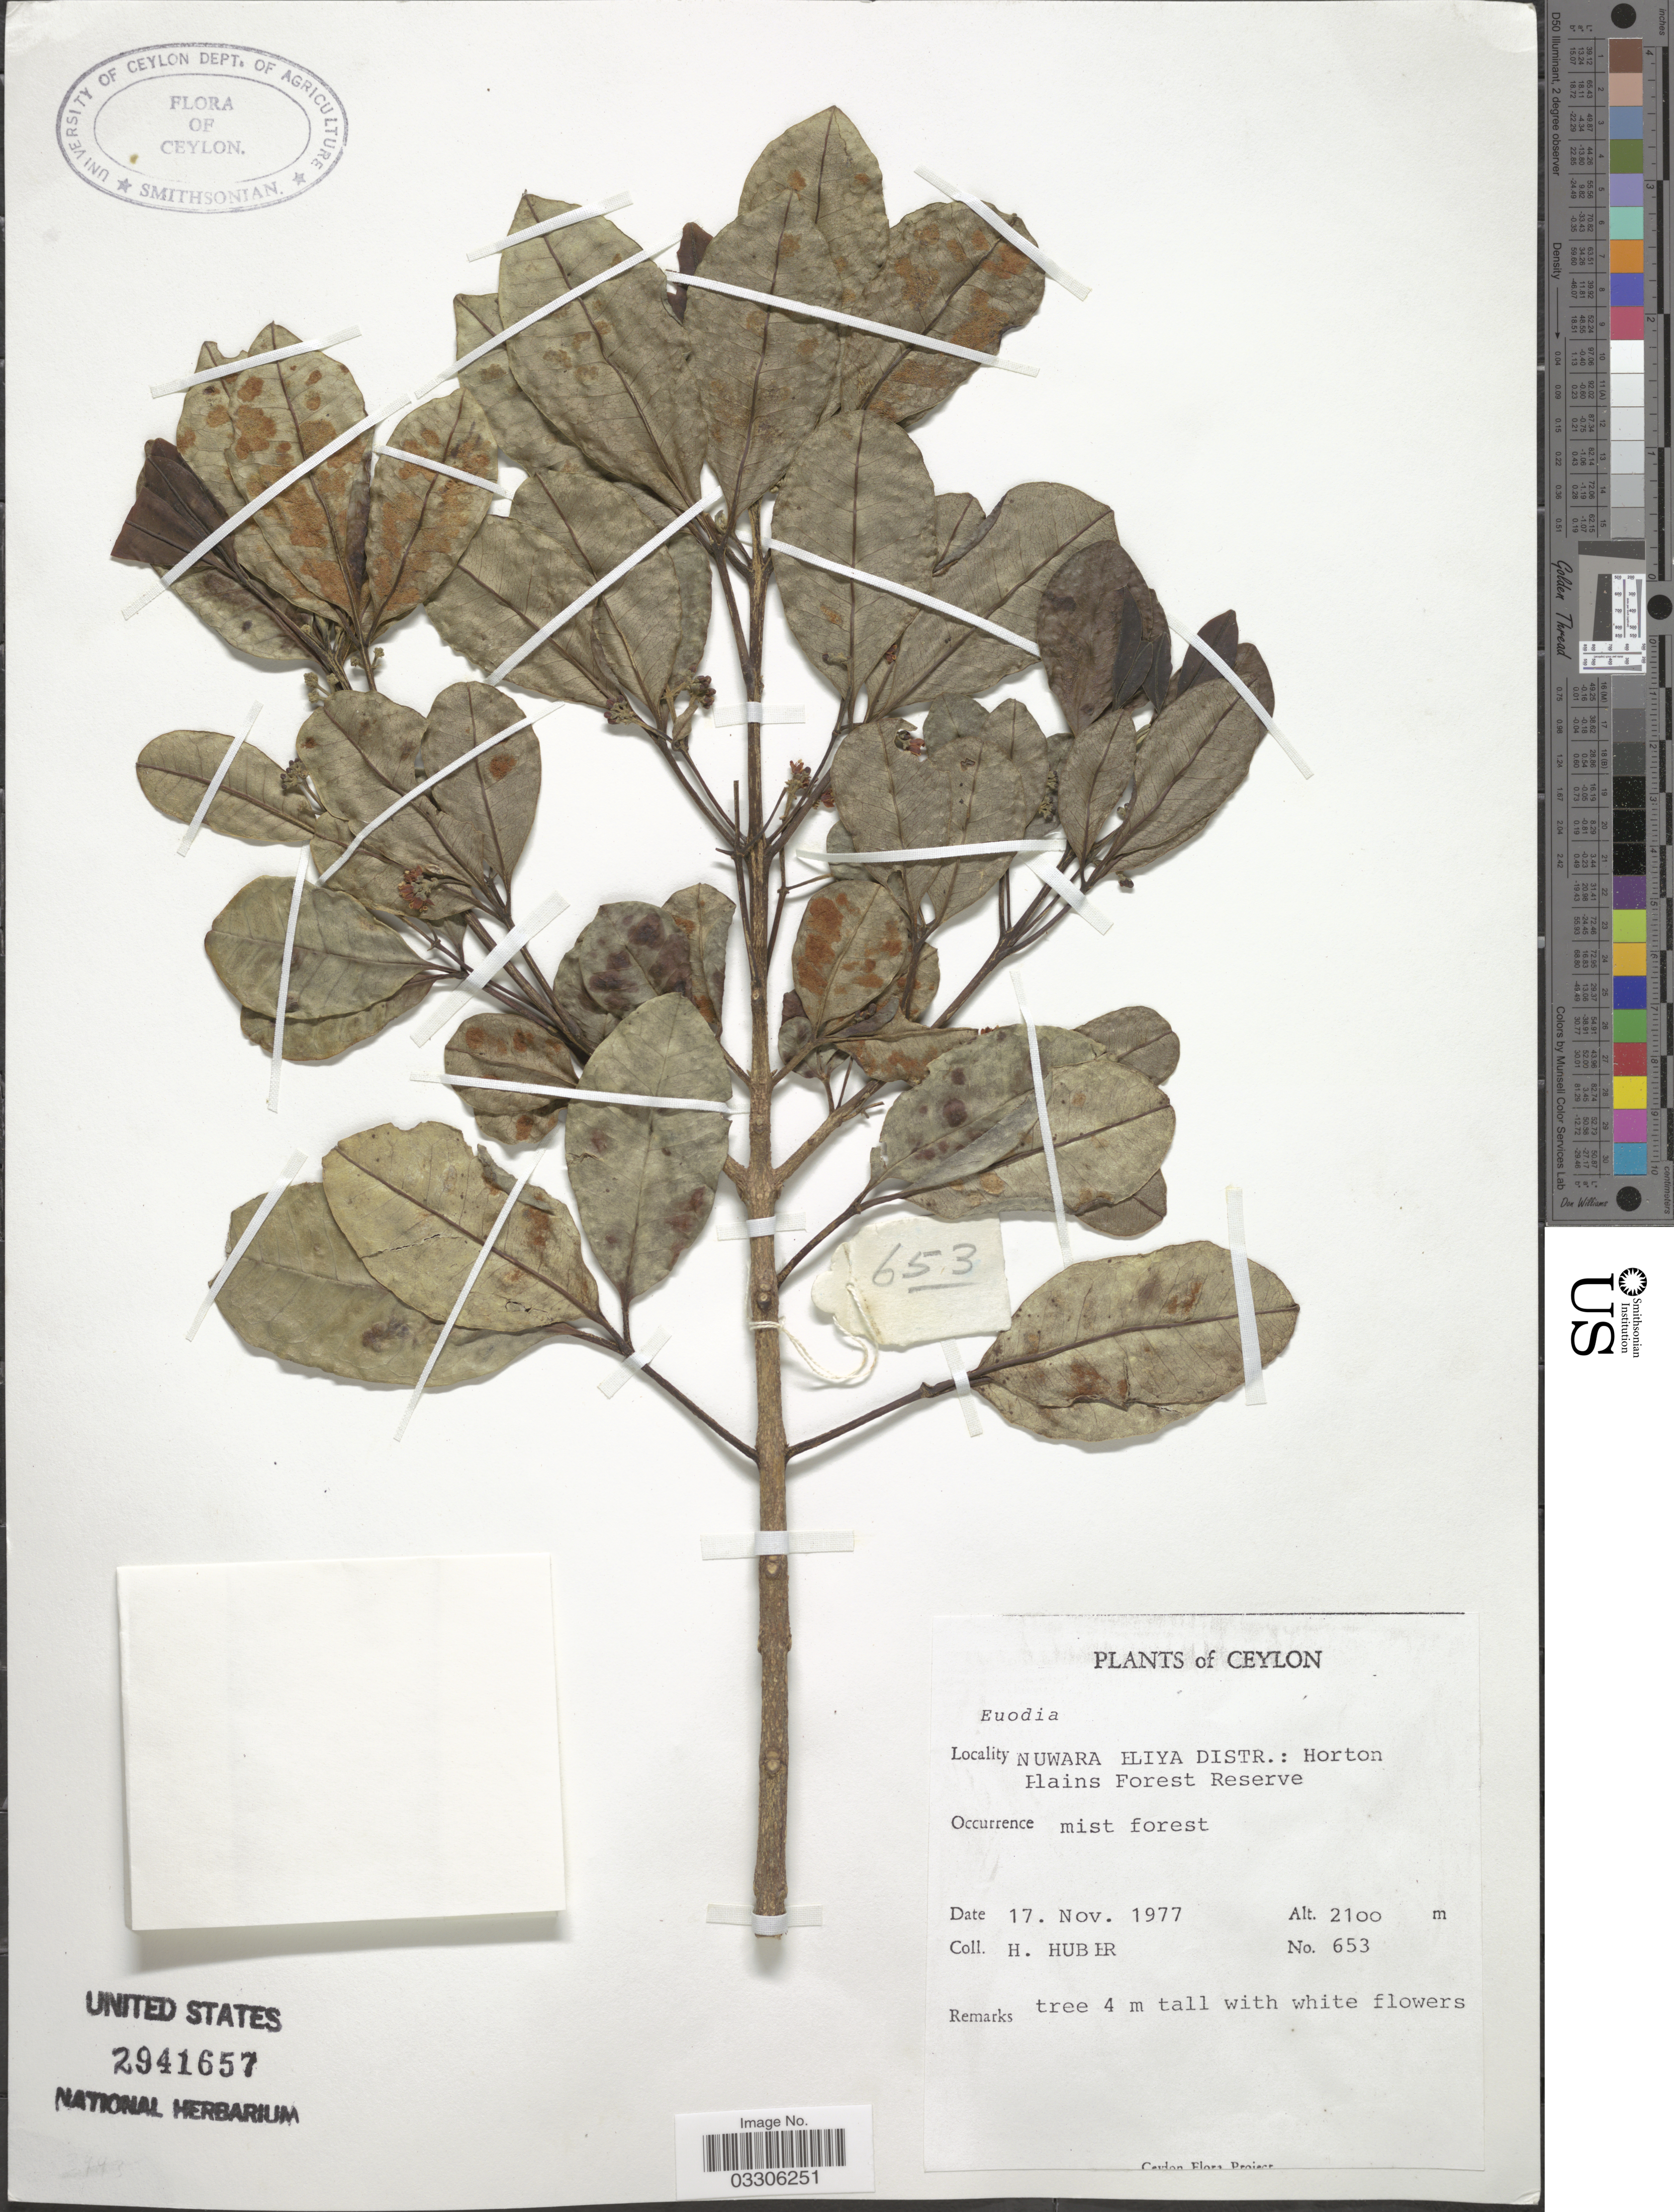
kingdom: Plantae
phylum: Tracheophyta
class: Magnoliopsida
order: Sapindales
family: Rutaceae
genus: Melicope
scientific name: Melicope lunu-ankenda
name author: (Gaertn.) T.G. Hartley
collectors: H. Huber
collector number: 653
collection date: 1977-11-17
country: Sri Lanka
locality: Ceylon. Nuwara Eliya Distr.: Horton Plains Forest Reserve.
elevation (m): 2100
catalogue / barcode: US 2941657